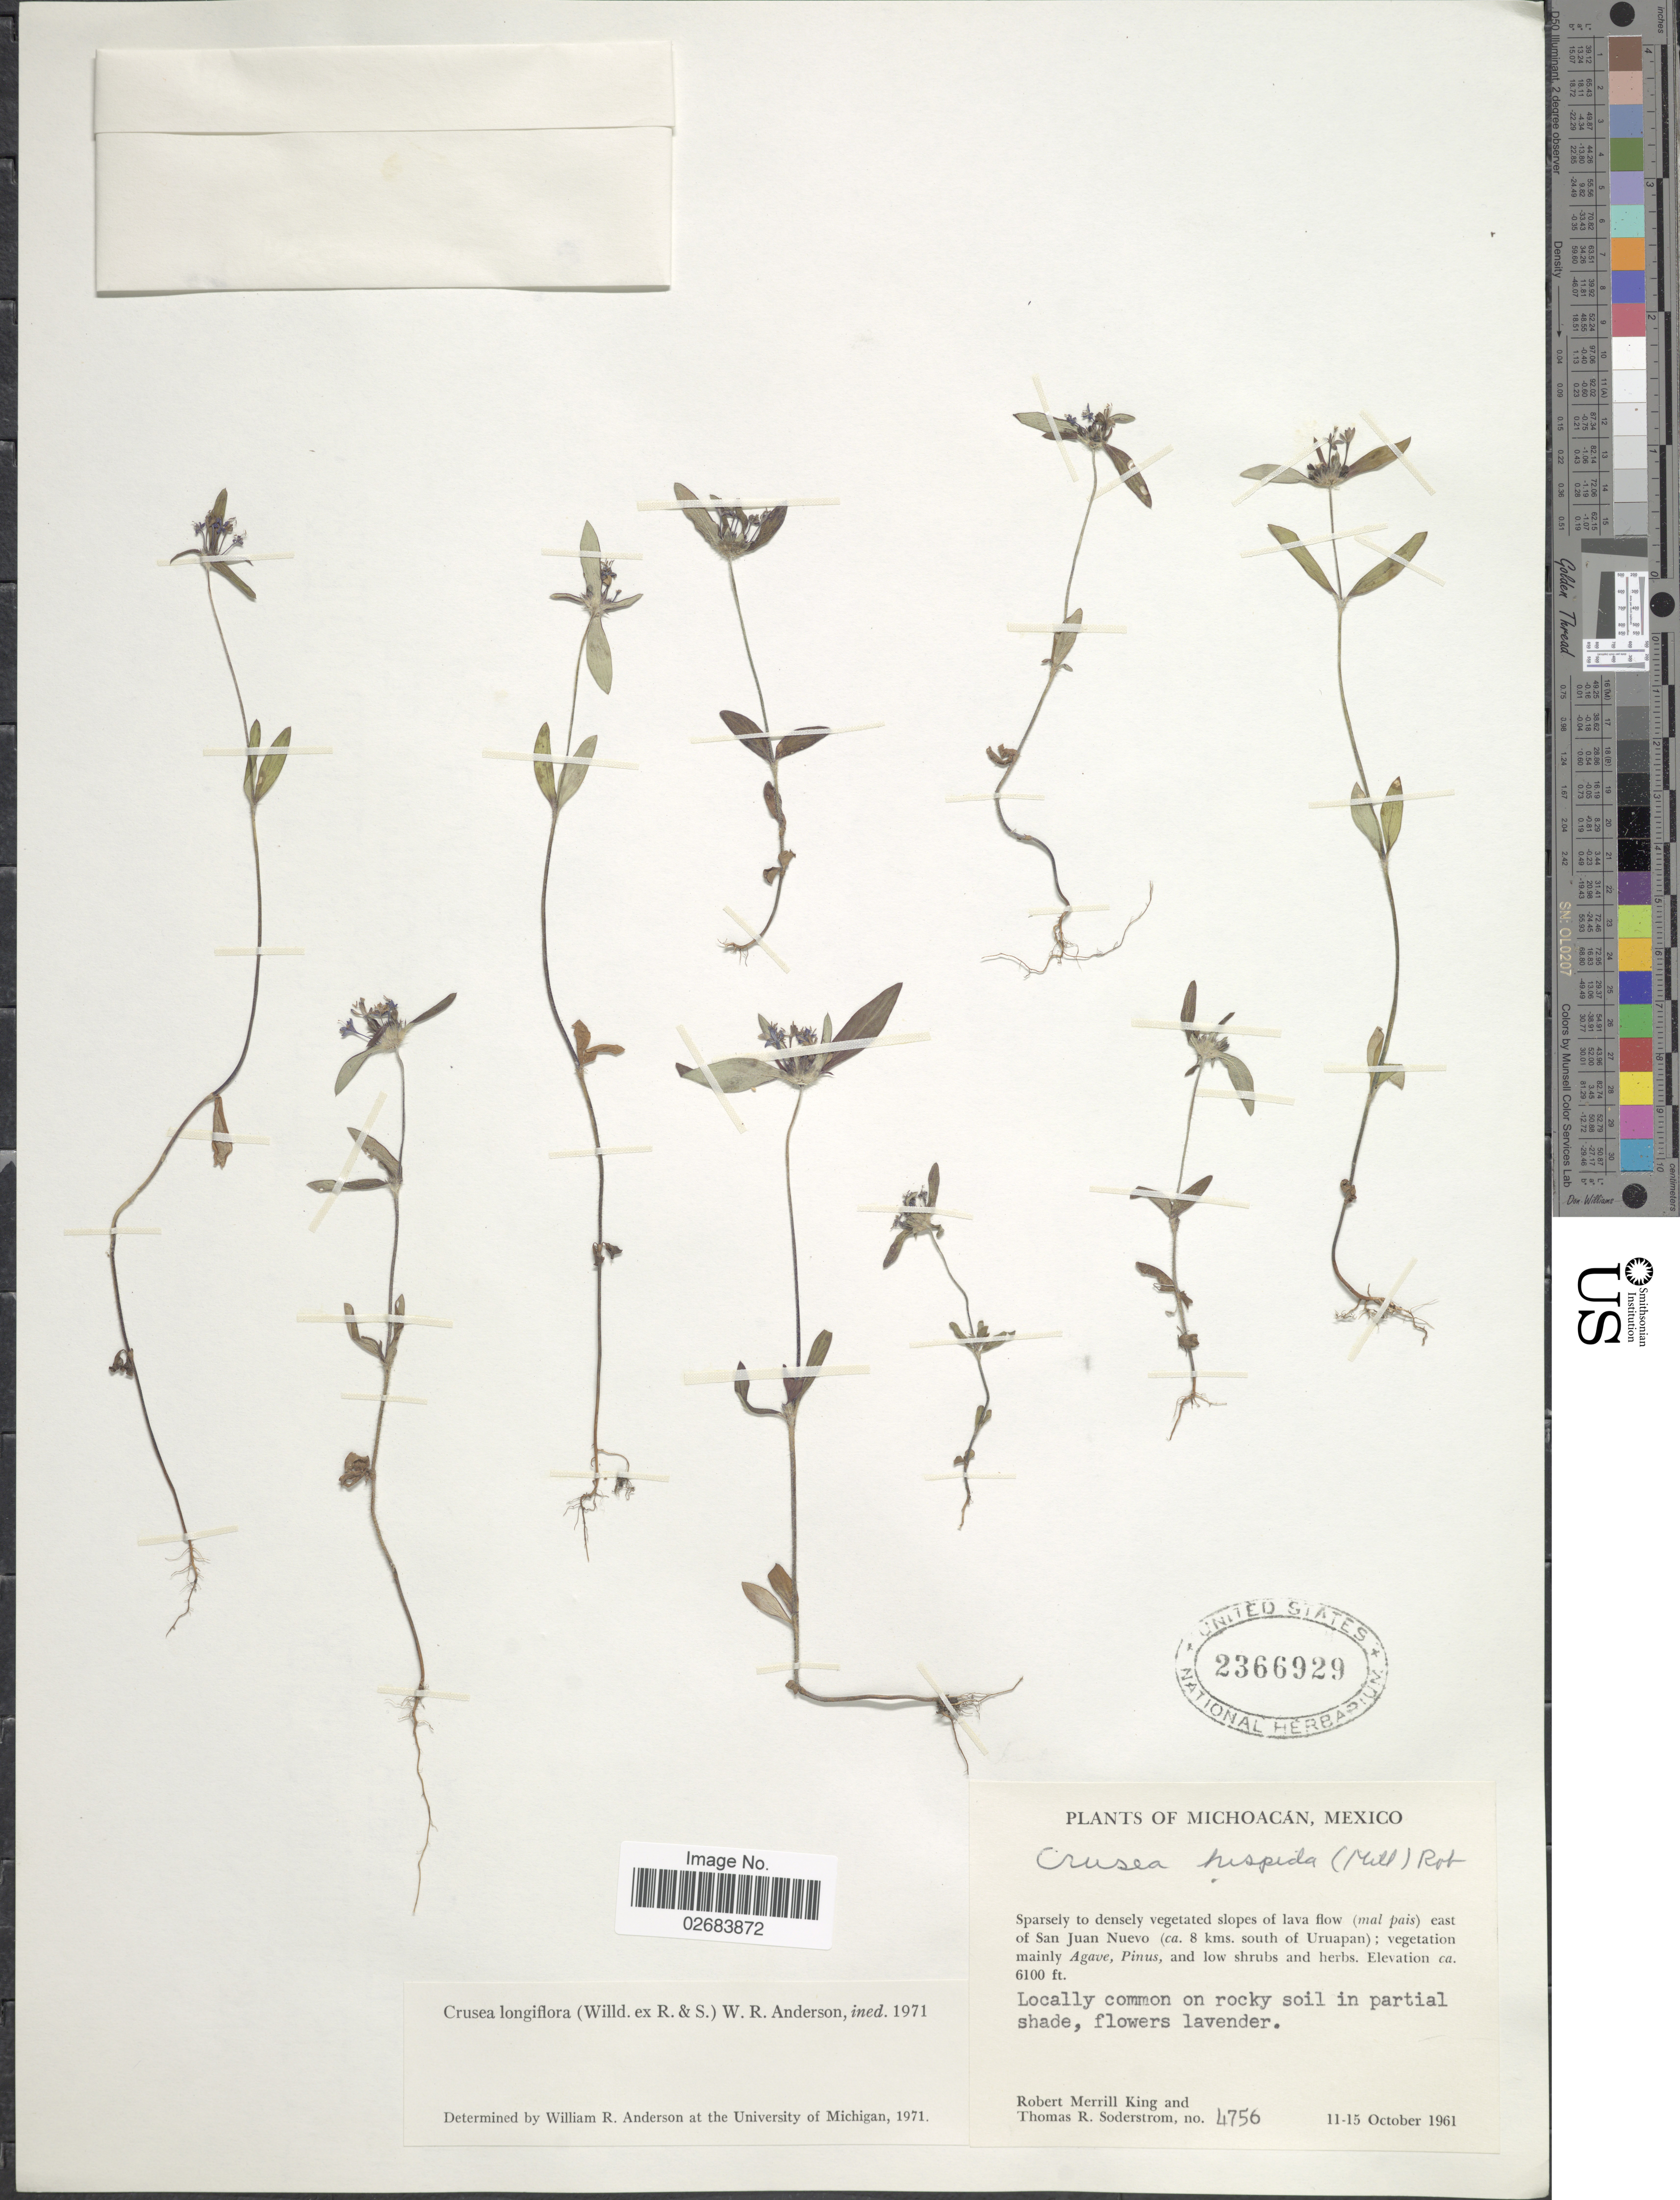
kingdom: Plantae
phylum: Tracheophyta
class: Magnoliopsida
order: Gentianales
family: Rubiaceae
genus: Crusea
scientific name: Crusea longiflora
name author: (Willd. ex Roem. & Schult.) W.R. Anderson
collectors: R. M. King & T. R. Soderstrom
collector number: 4756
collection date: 1961-10-11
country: Mexico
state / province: Michoacán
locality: Slopes of lava flow (mal pais) east of San Juan Nuevo, locally common on rocky soil.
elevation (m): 1859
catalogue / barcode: US 2366929